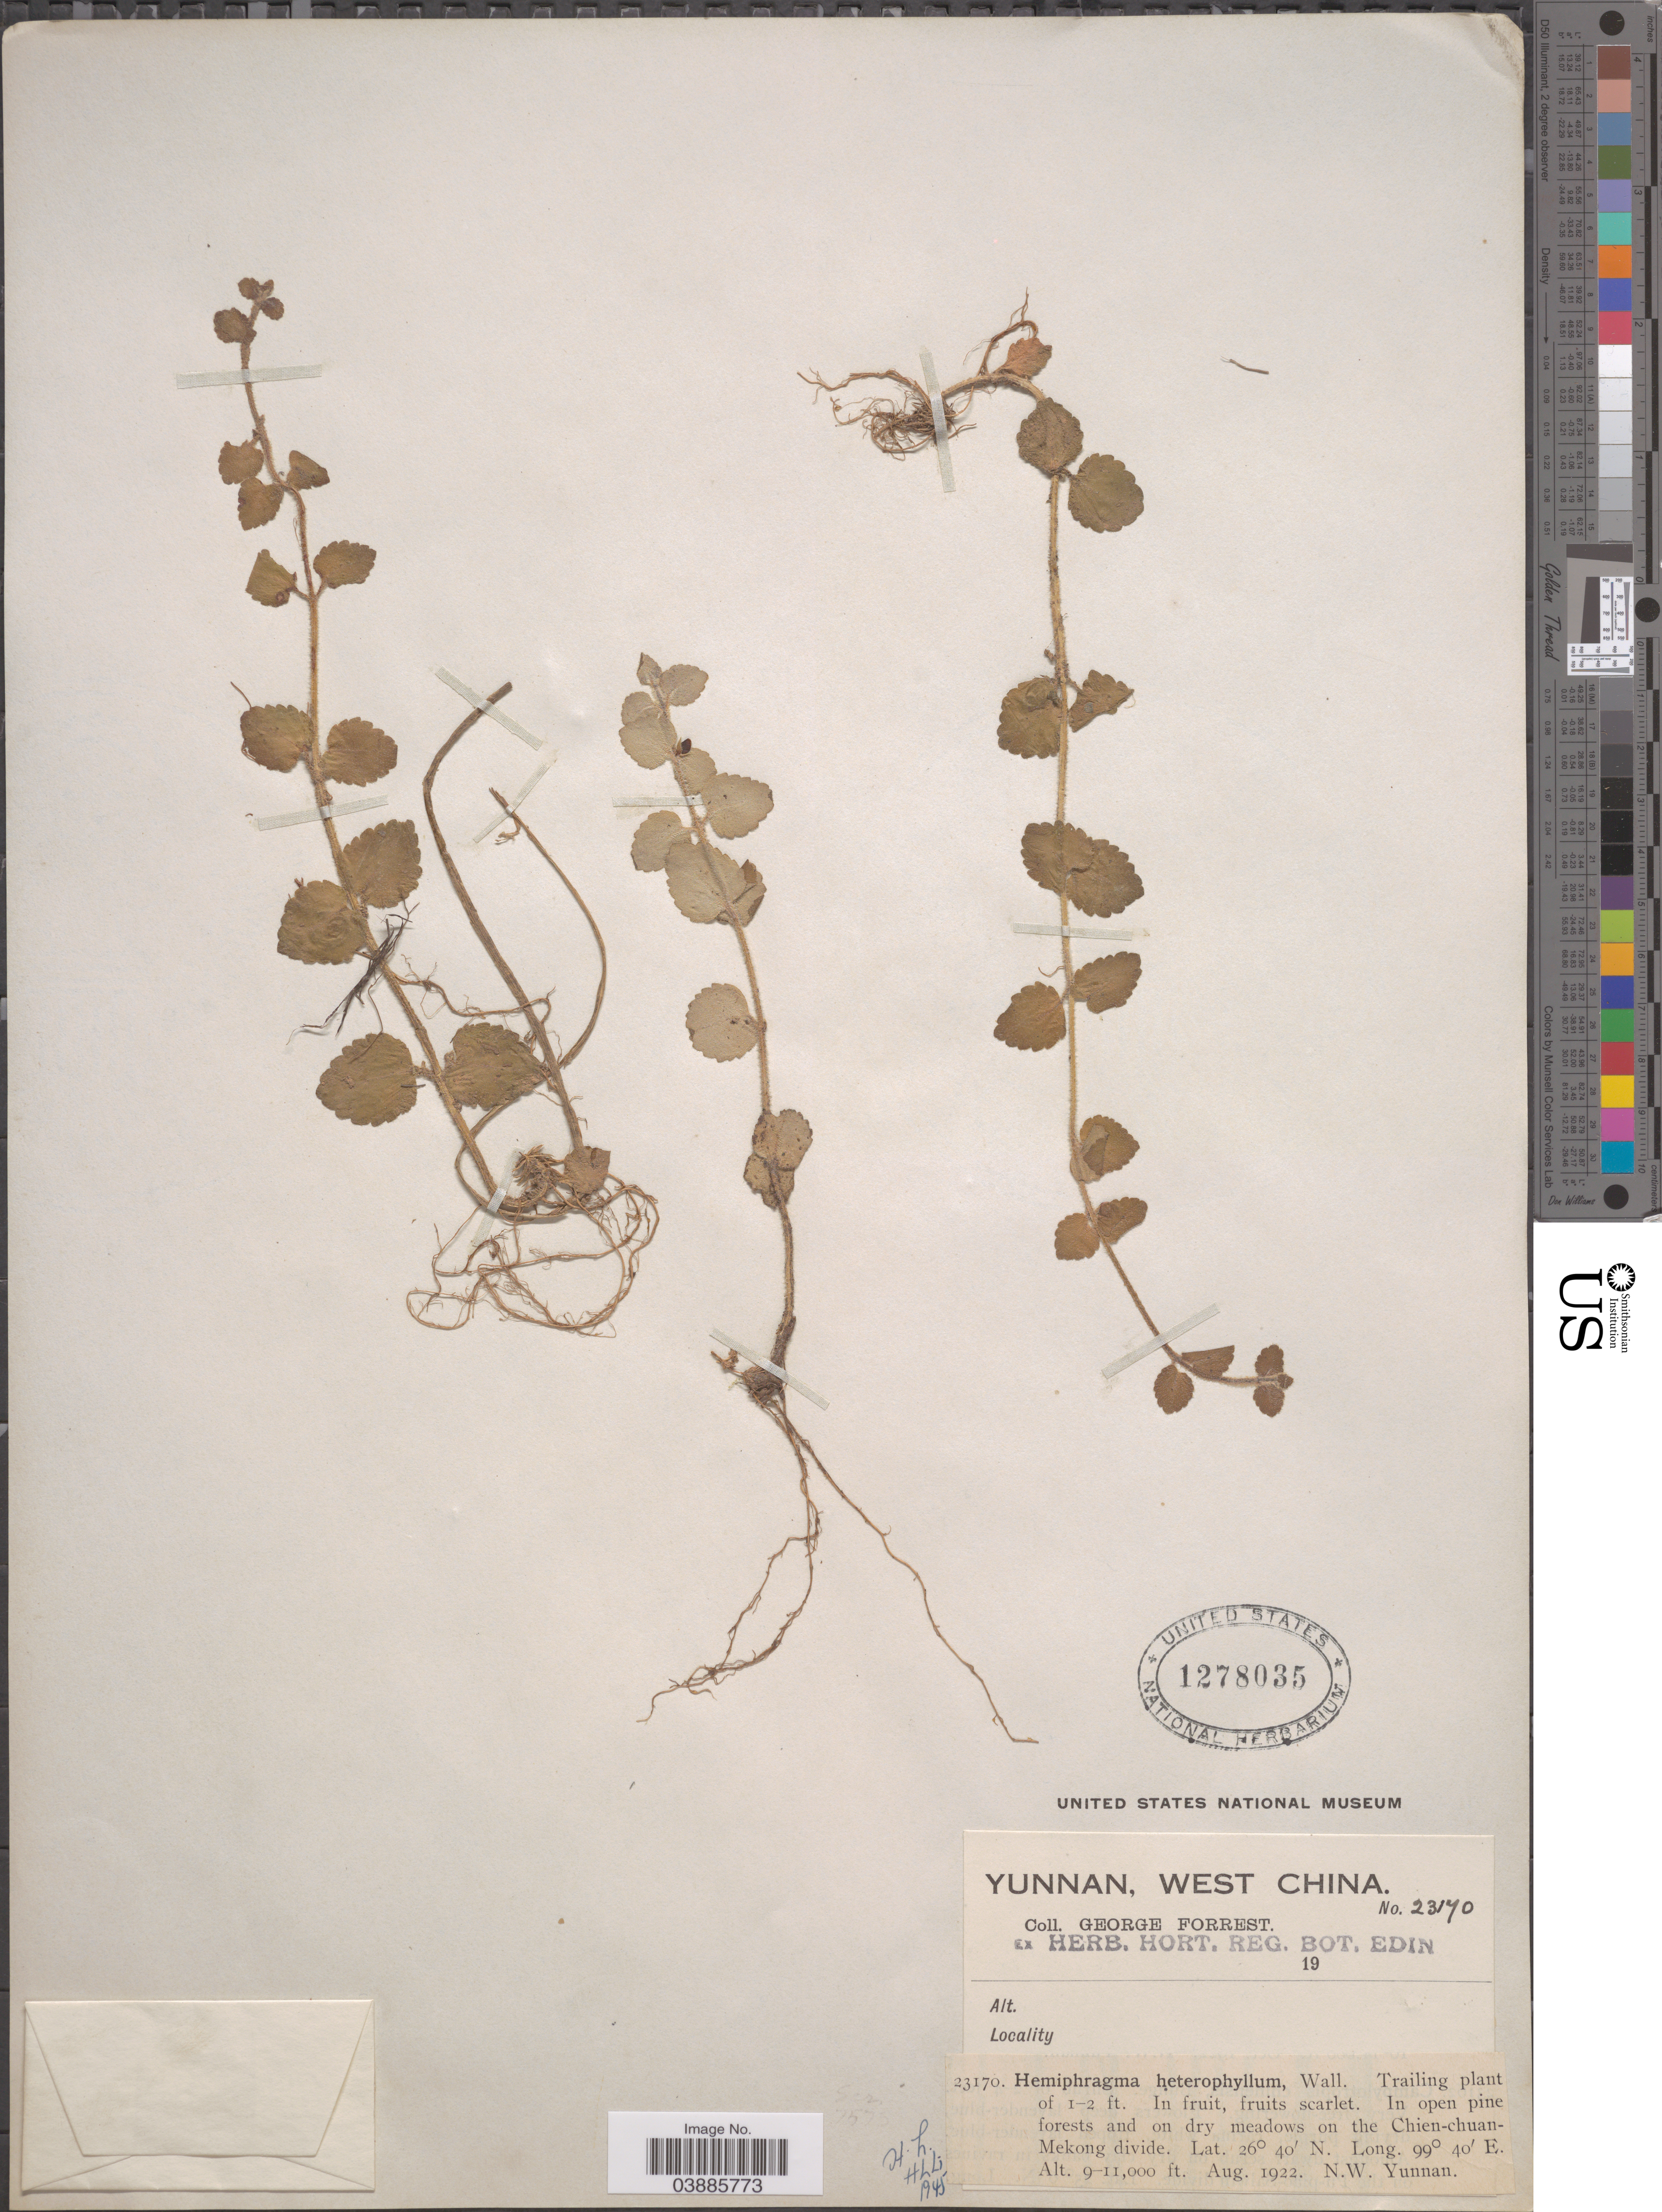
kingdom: Plantae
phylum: Tracheophyta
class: Magnoliopsida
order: Lamiales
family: Plantaginaceae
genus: Hemiphragma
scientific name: Hemiphragma heterophyllum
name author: Wall.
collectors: G. Forrest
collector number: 23170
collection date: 1922-08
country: China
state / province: Yunnan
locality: West China. In open pine forests and on dry meadows on the Chien-chuan-Mekong divide. N.W. Yunnan.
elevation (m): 2743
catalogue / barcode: US 1278035